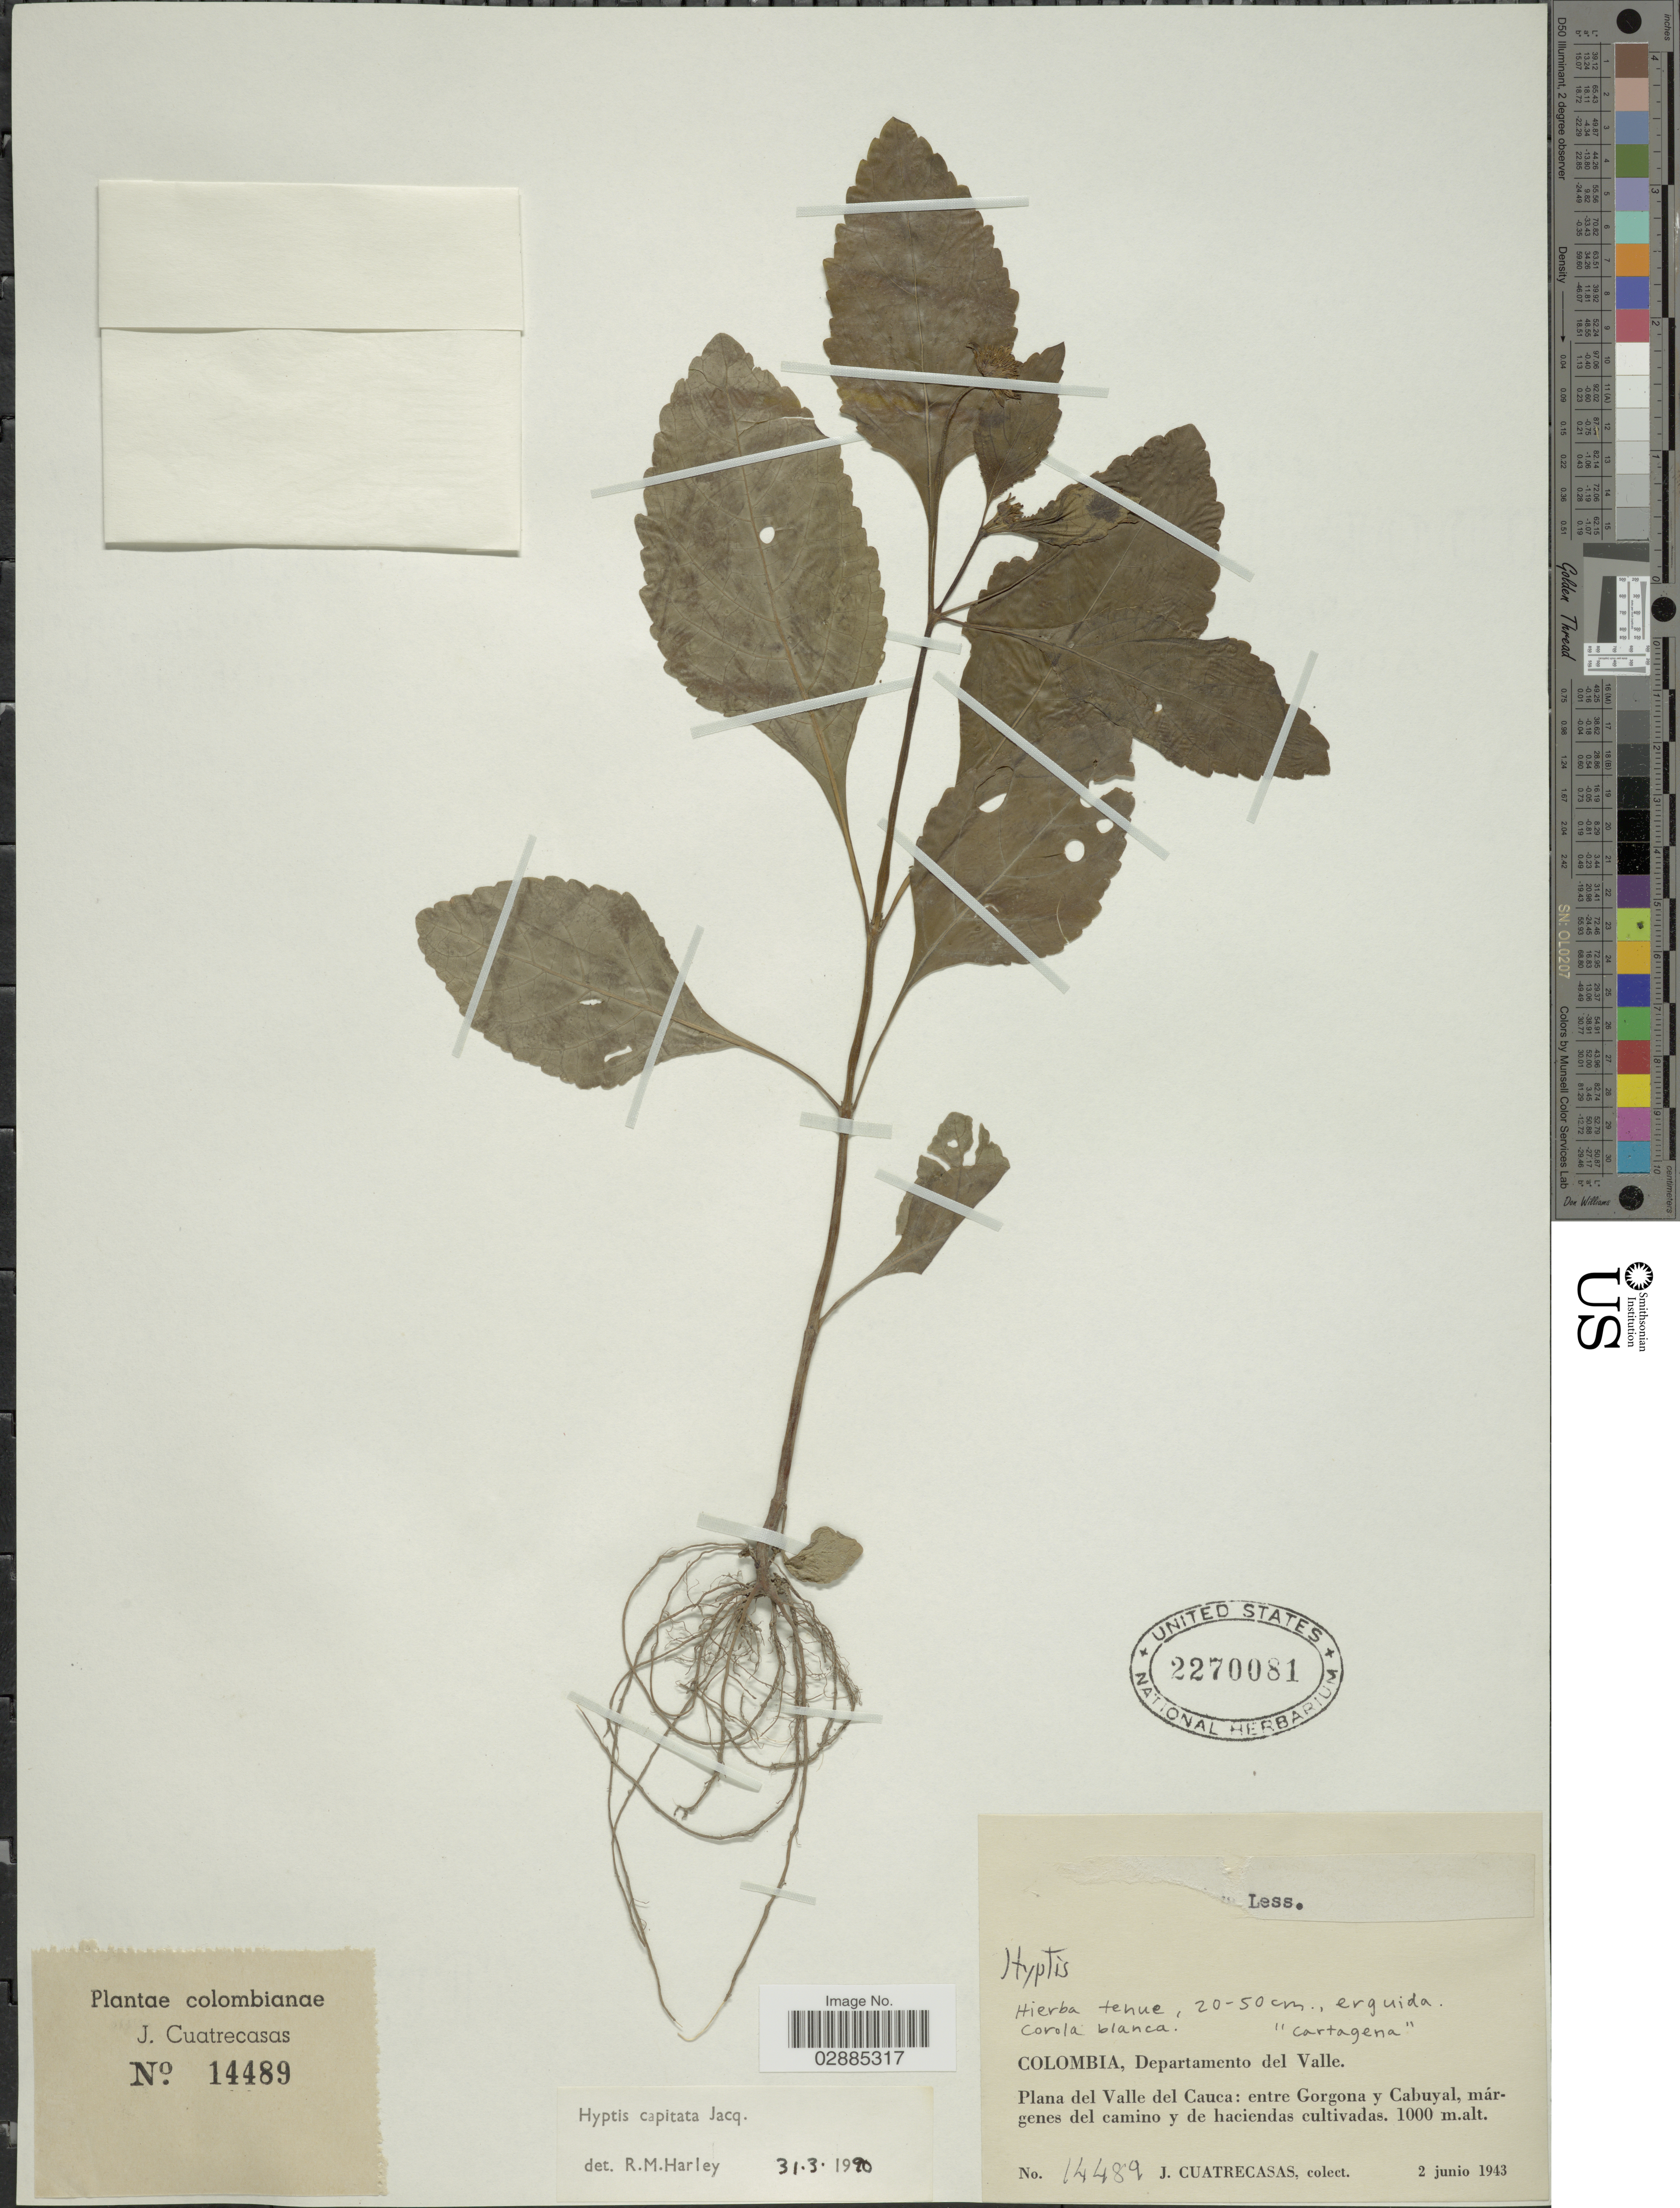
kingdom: Plantae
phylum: Tracheophyta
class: Magnoliopsida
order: Lamiales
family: Lamiaceae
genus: Hyptis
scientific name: Hyptis capitata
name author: Jacq.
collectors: J. Cuatrecasas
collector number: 14489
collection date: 1943-06-02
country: Colombia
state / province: Valle del Cauca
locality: Departamento del Valle. Plana del Valle del Cauca: entre Gorgona y Cabuyal, márgenes del camino y de haciendas cultivadas.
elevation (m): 1000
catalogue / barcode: US 2270081